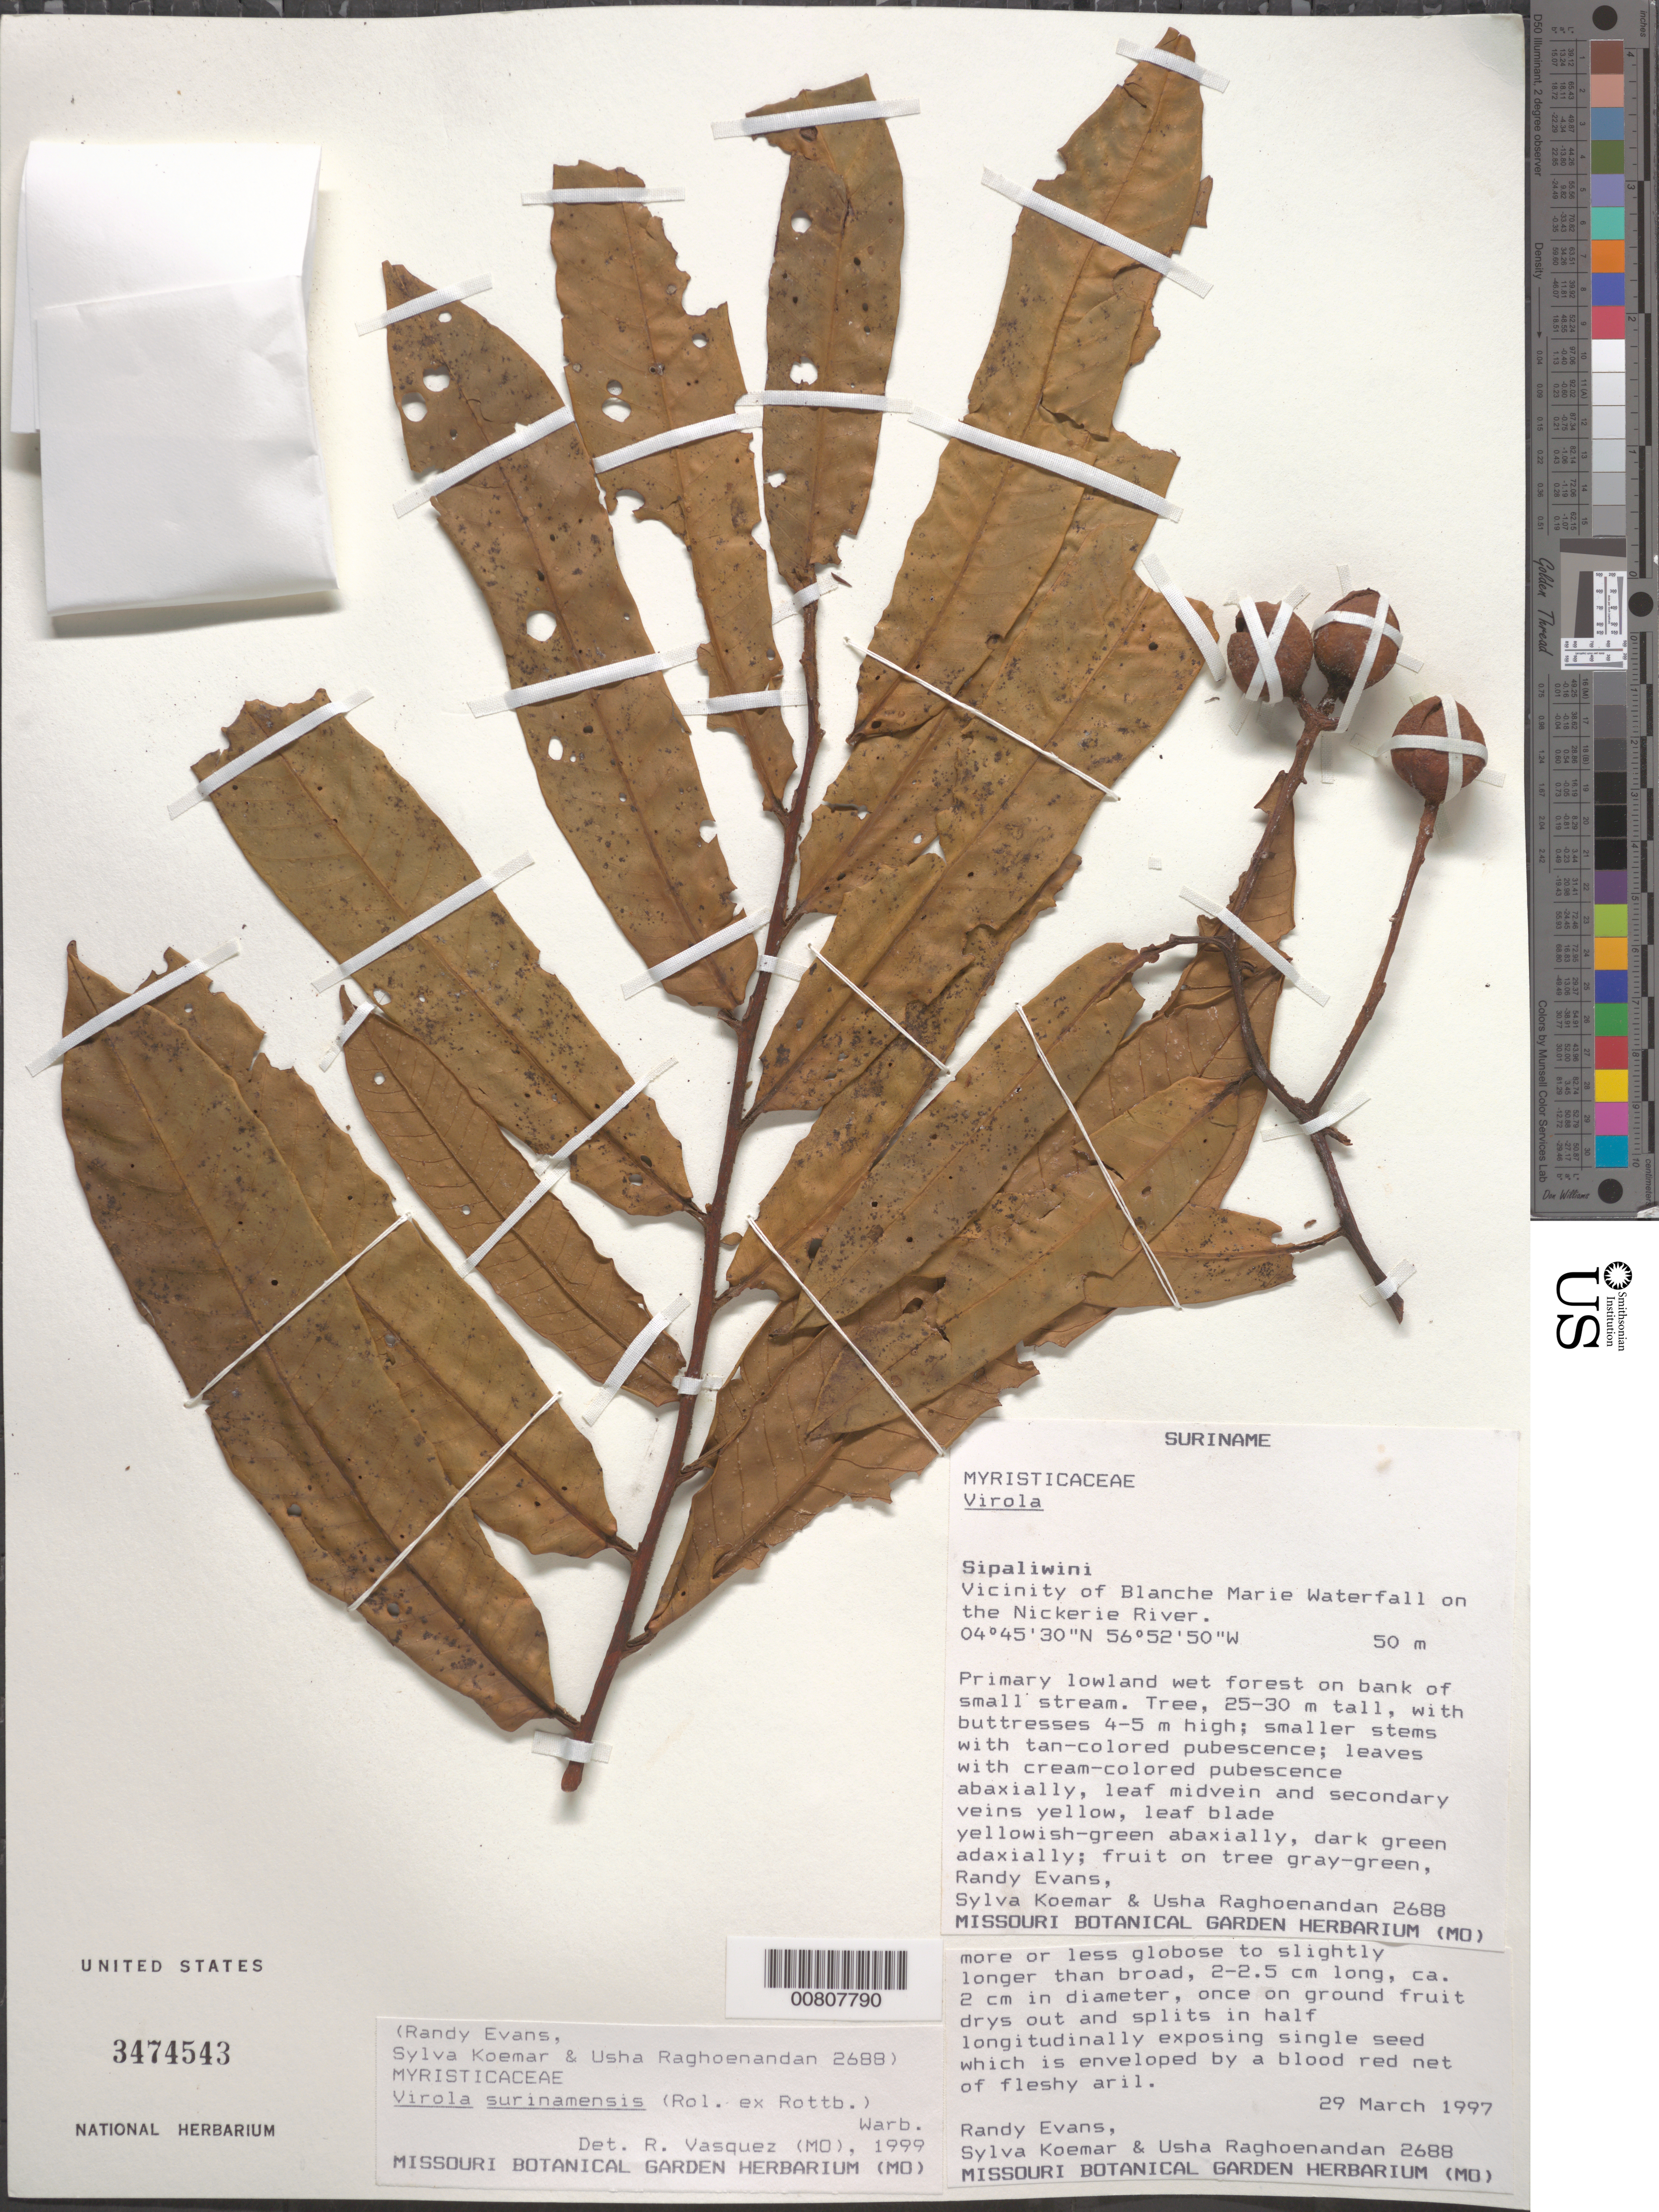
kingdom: Plantae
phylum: Tracheophyta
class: Magnoliopsida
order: Magnoliales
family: Myristicaceae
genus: Virola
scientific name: Virola surinamensis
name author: (Rol.) Warb.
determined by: Vásquez, Roberto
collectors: R. Evans, S. Koemar & U. Raghoenandan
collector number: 2688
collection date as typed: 29-Mar-97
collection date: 1997-03-29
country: Suriname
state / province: Sipaliwini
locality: Blanche Marie Waterfall, vic., on Nickerie R.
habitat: Primary lowland wet forest on bank of small stream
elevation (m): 50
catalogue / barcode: US 3474543